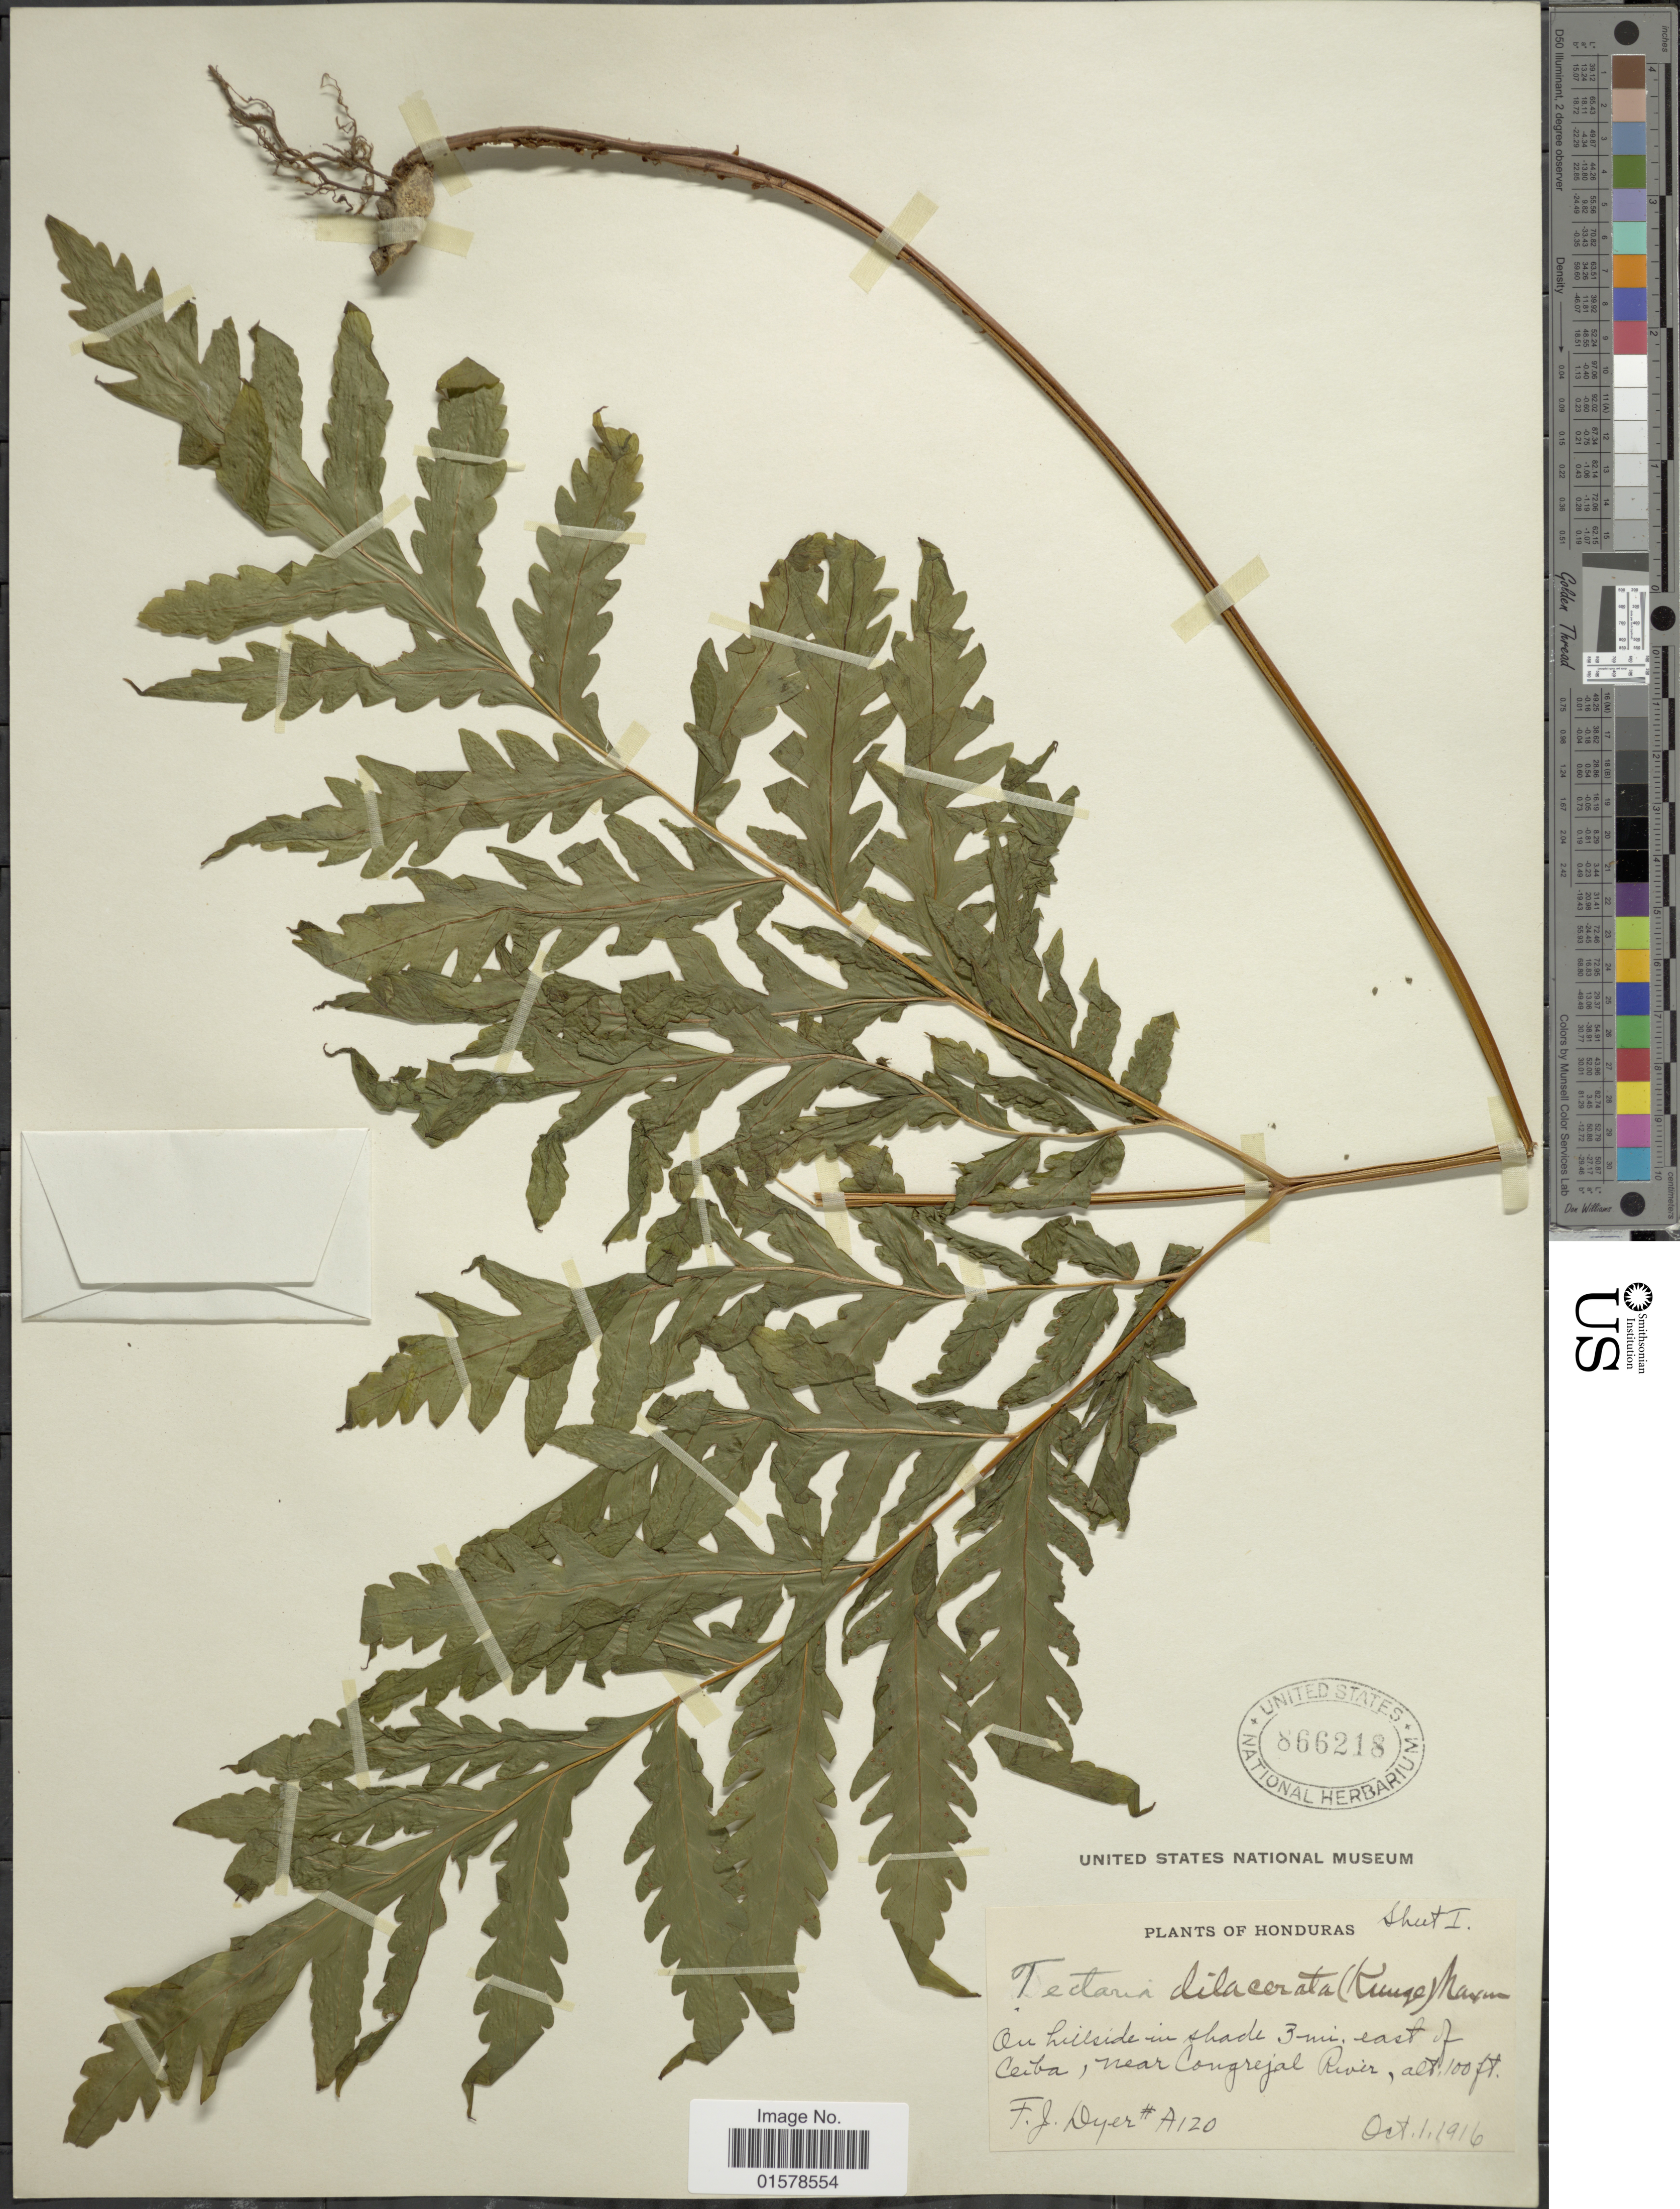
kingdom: Plantae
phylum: Tracheophyta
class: Polypodiopsida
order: Polypodiales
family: Tectariaceae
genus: Tectaria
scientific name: Tectaria mexicana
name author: (Fée) C.V. Morton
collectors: F. J. Dyer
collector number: A120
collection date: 1916-10-01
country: Honduras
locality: On hillside in shade 3 i, east of Ceiba, near COngrejal RIver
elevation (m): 30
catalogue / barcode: US 866218